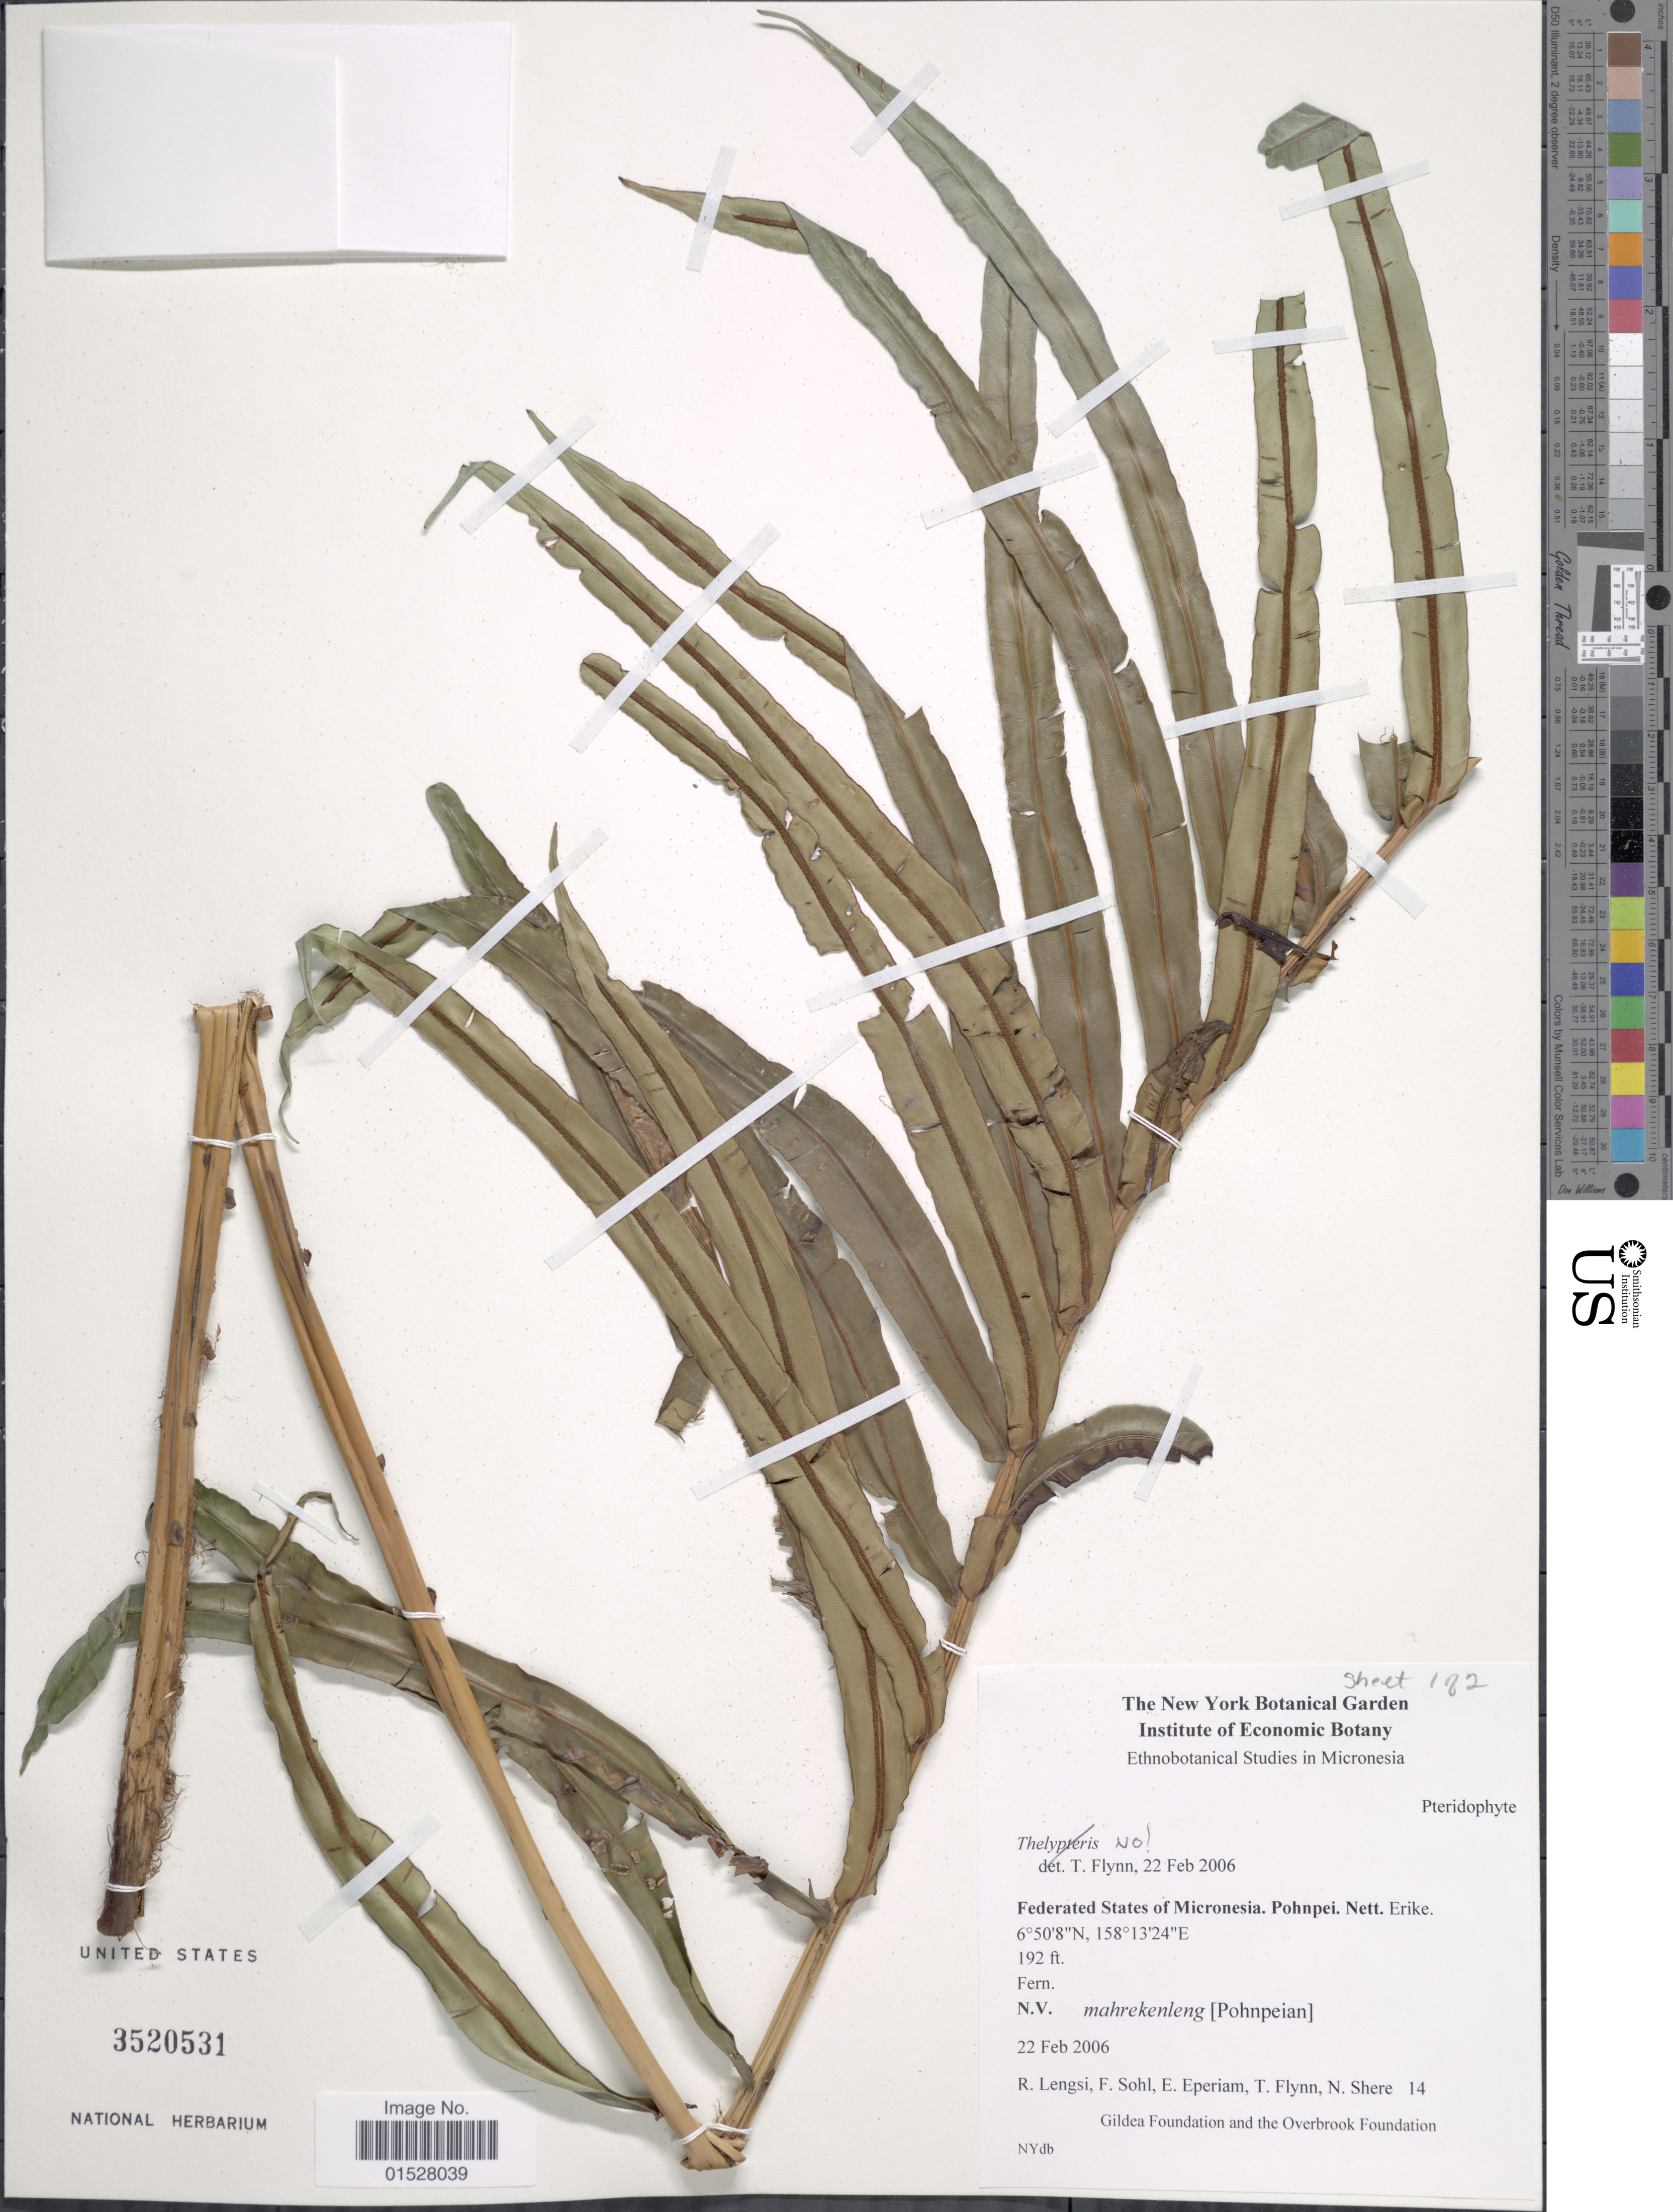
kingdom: Plantae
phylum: Tracheophyta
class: Polypodiopsida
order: Polypodiales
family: Blechnaceae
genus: Blechnum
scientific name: Blechnum orientale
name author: L.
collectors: R. Lengsi, F. Sohl, E. Eperiam, T. Flynn & N. Shere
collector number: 14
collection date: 2006-02-22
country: Micronesia, Federated States of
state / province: Pohnpei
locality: Nett, Erike.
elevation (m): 59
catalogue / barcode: US 3520531